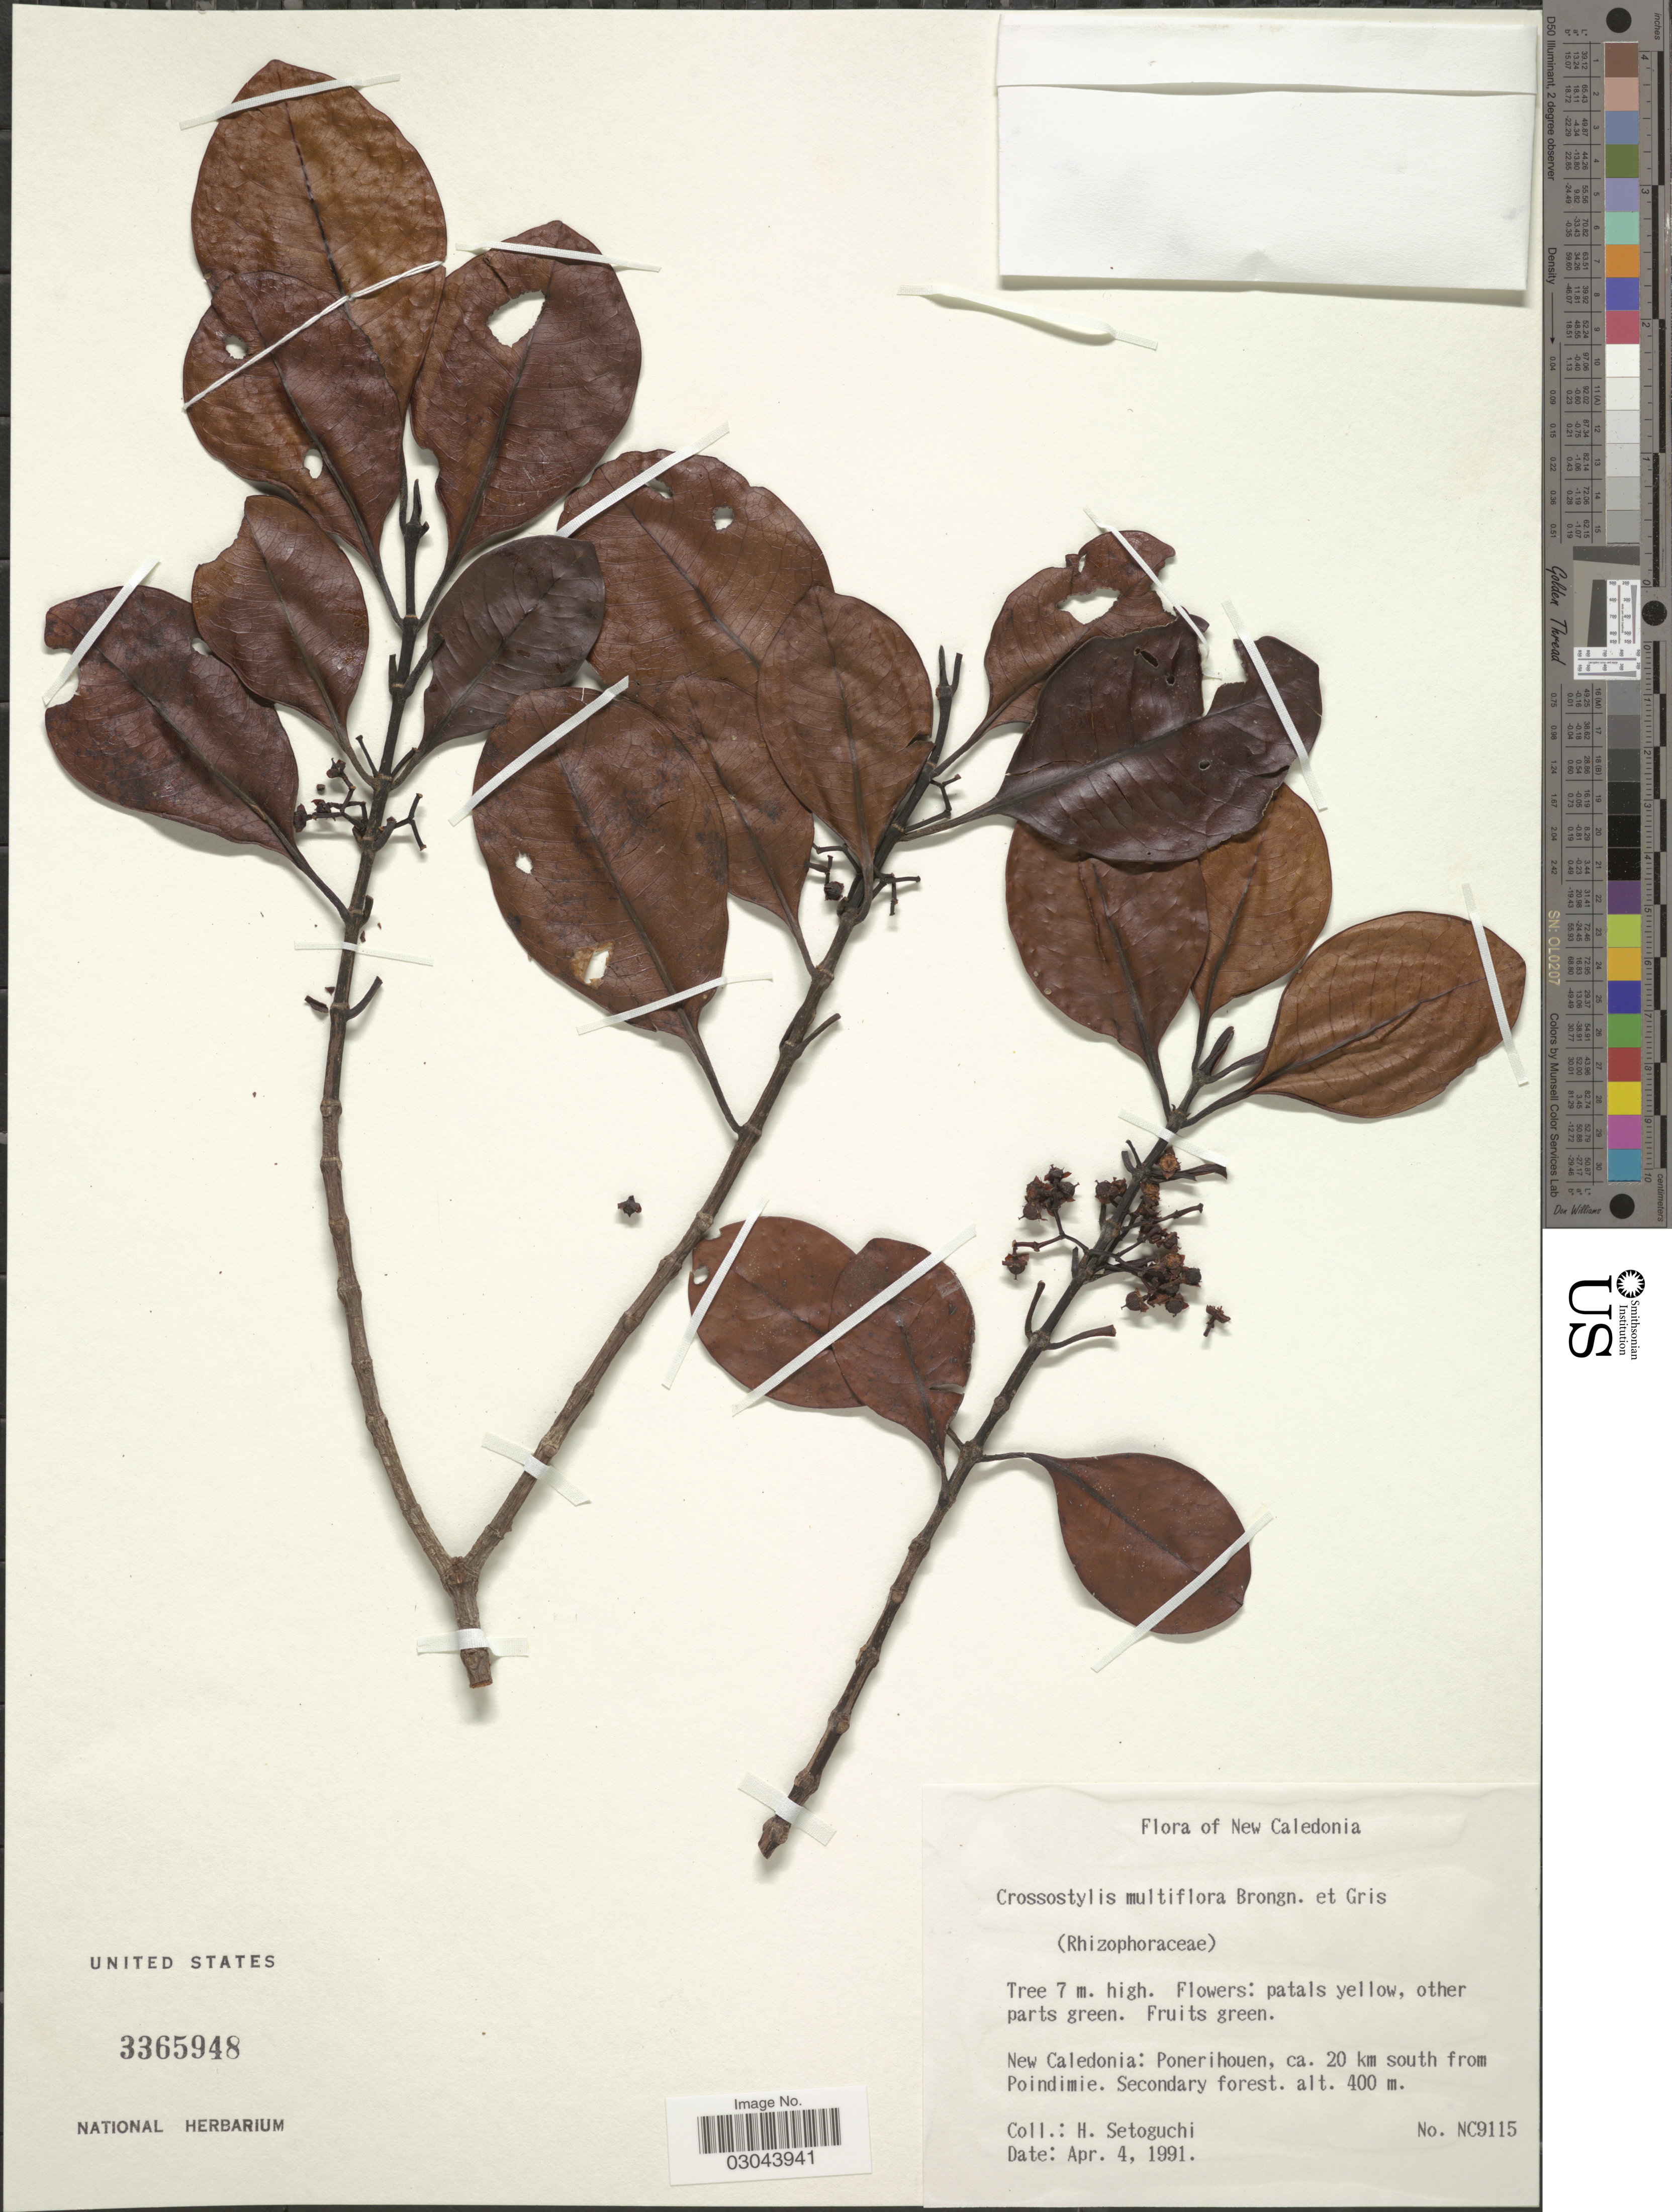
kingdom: Plantae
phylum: Tracheophyta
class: Magnoliopsida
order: Malpighiales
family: Rhizophoraceae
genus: Crossostylis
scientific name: Crossostylis multiflora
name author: Brongn. & Gris ex Pancher & Sebert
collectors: H. Setoguchi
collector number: NC9115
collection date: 1991-04-04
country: New Caledonia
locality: Ponerihouen, ca. 20 km south from Poindimie.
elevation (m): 400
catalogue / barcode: US 3365948